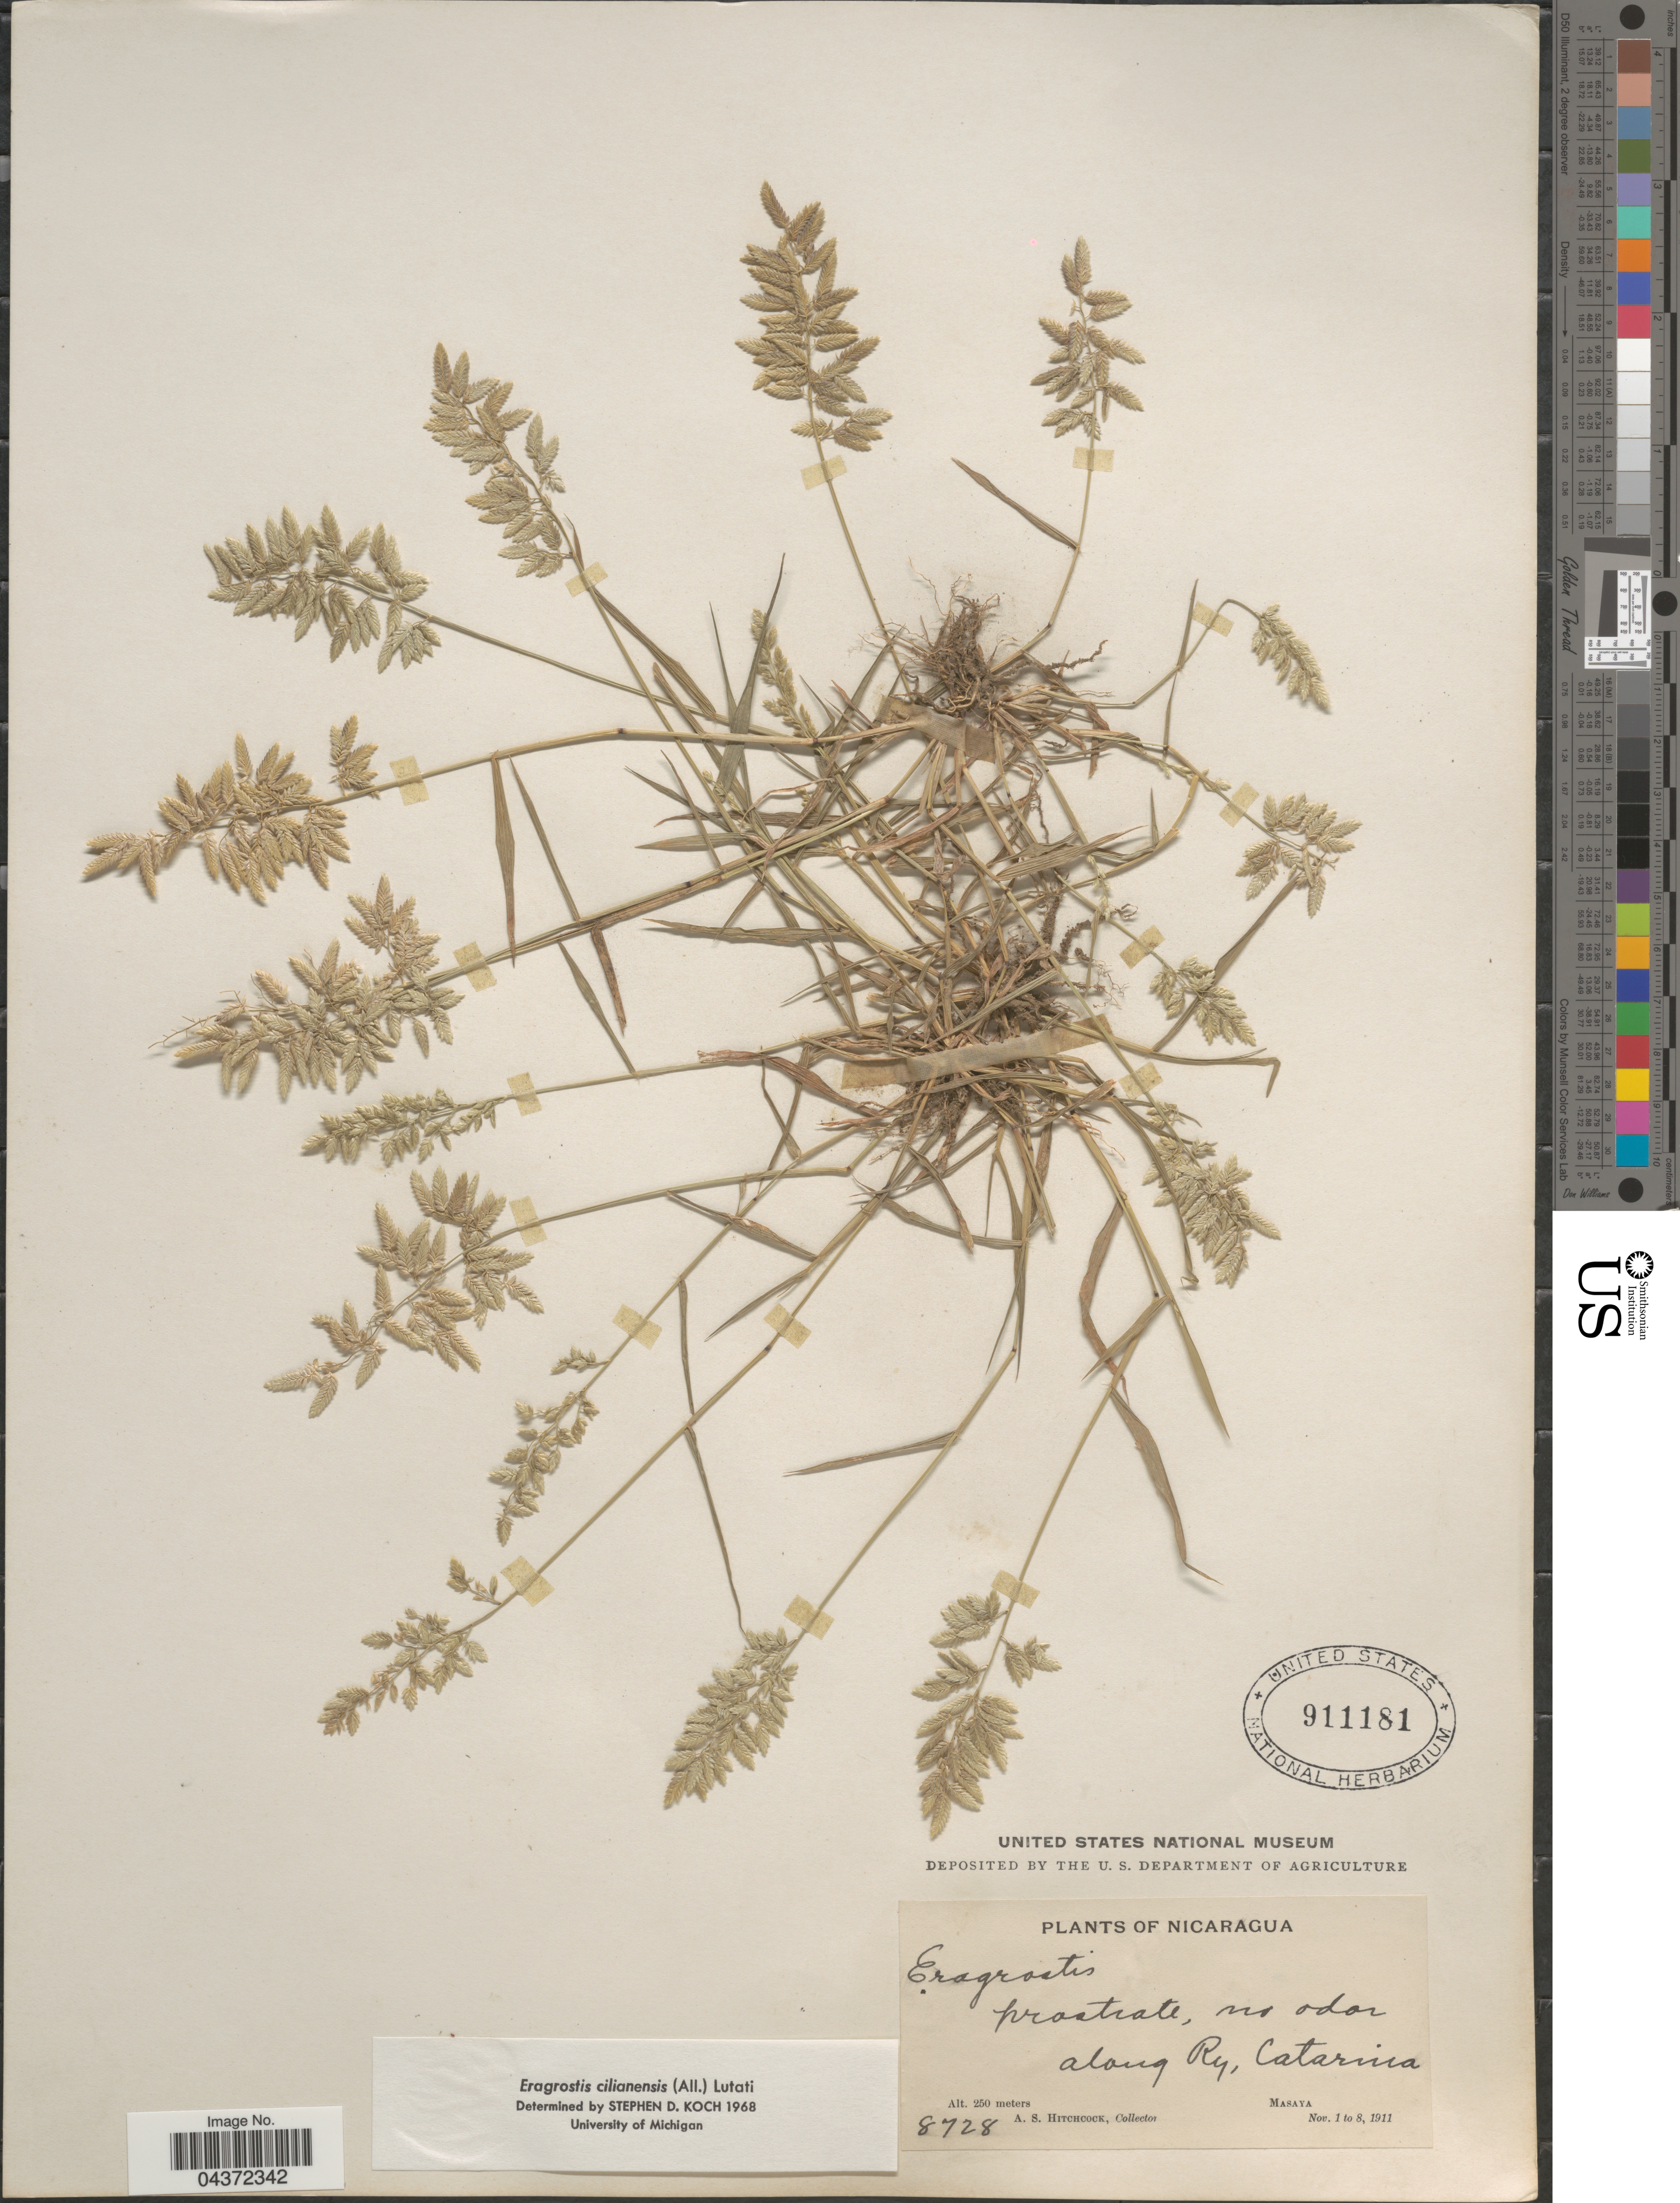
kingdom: Plantae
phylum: Tracheophyta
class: Liliopsida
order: Poales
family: Poaceae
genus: Eragrostis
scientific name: Eragrostis cilianensis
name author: (Bellardi) Vignolo ex Janch.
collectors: A. S. Hitchcock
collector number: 8728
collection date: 1911-11-01/1911-11-08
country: Nicaragua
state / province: Masaya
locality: Along Ry, Catarina.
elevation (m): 250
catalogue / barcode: US 911181